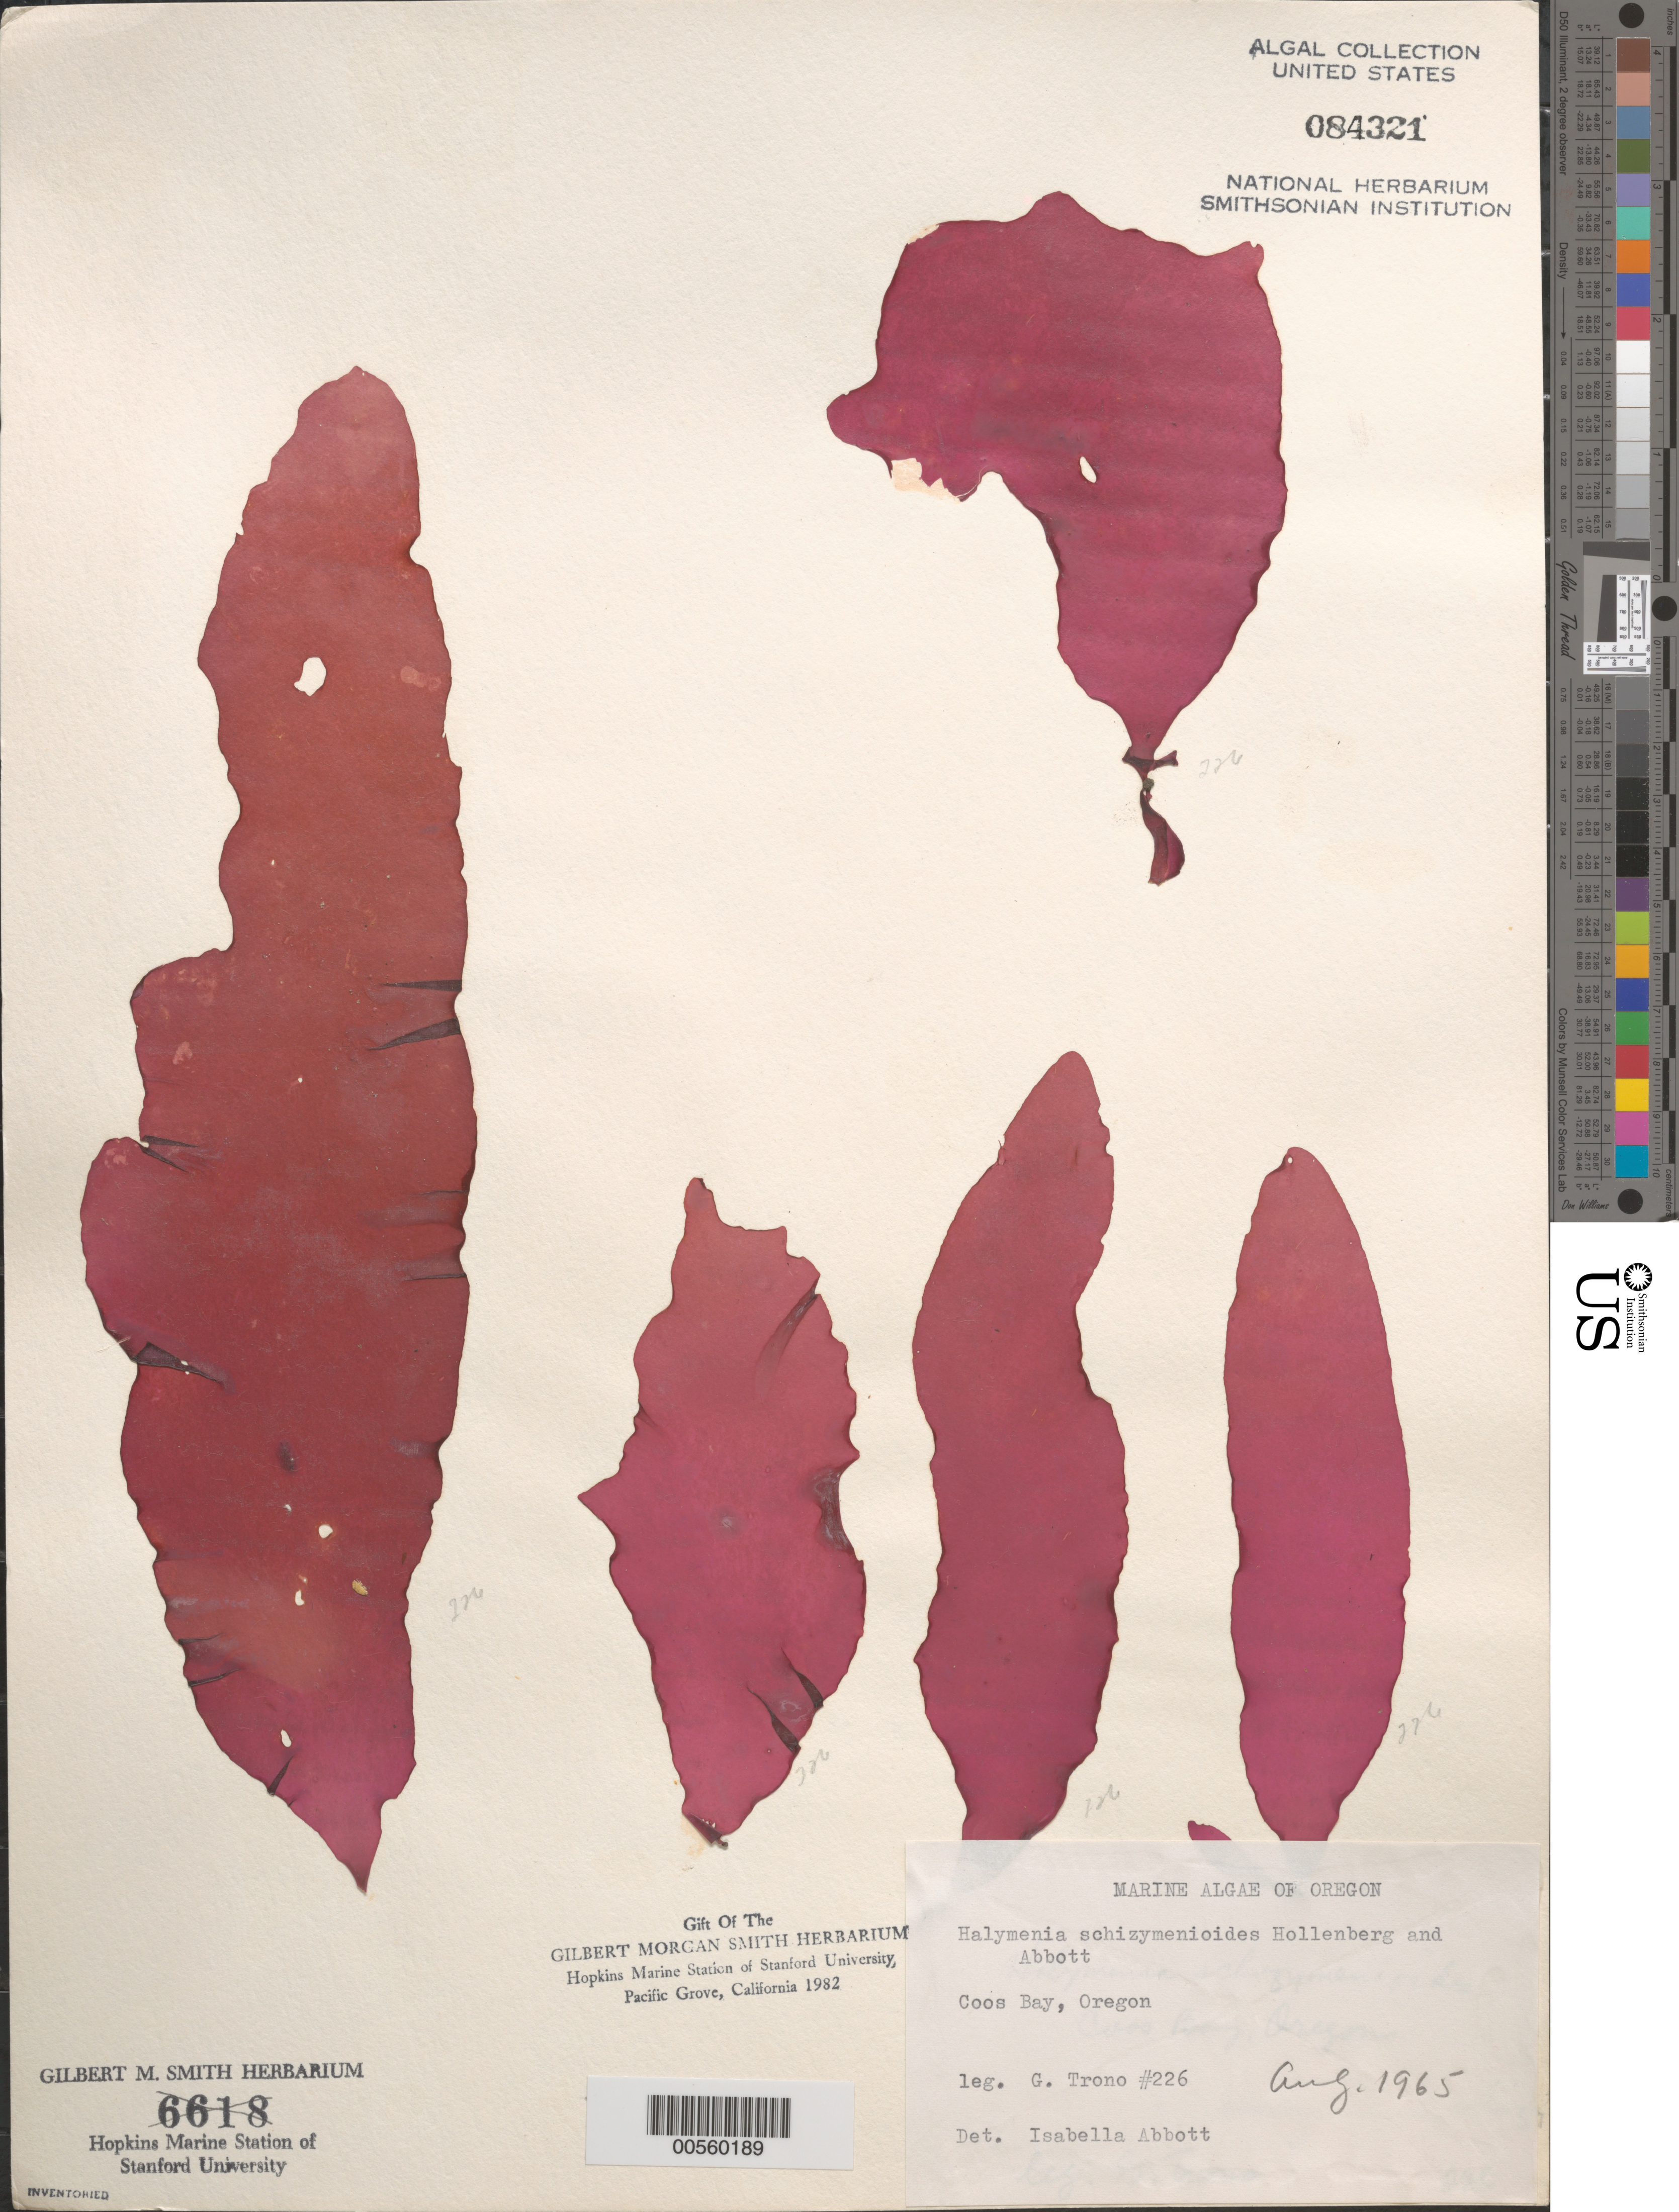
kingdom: Plantae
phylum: Rhodophyta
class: Florideophyceae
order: Halymeniales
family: Halymeniaceae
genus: Halymenia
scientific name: Halymenia schizymenioides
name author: Hollenb. & I.A. Abbott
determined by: Abbott, Isabella A.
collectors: G. Trono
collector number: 226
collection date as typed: Aug 1965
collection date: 1965-08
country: United States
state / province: Oregon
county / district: Coos County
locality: Coos Bay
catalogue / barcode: US 84321